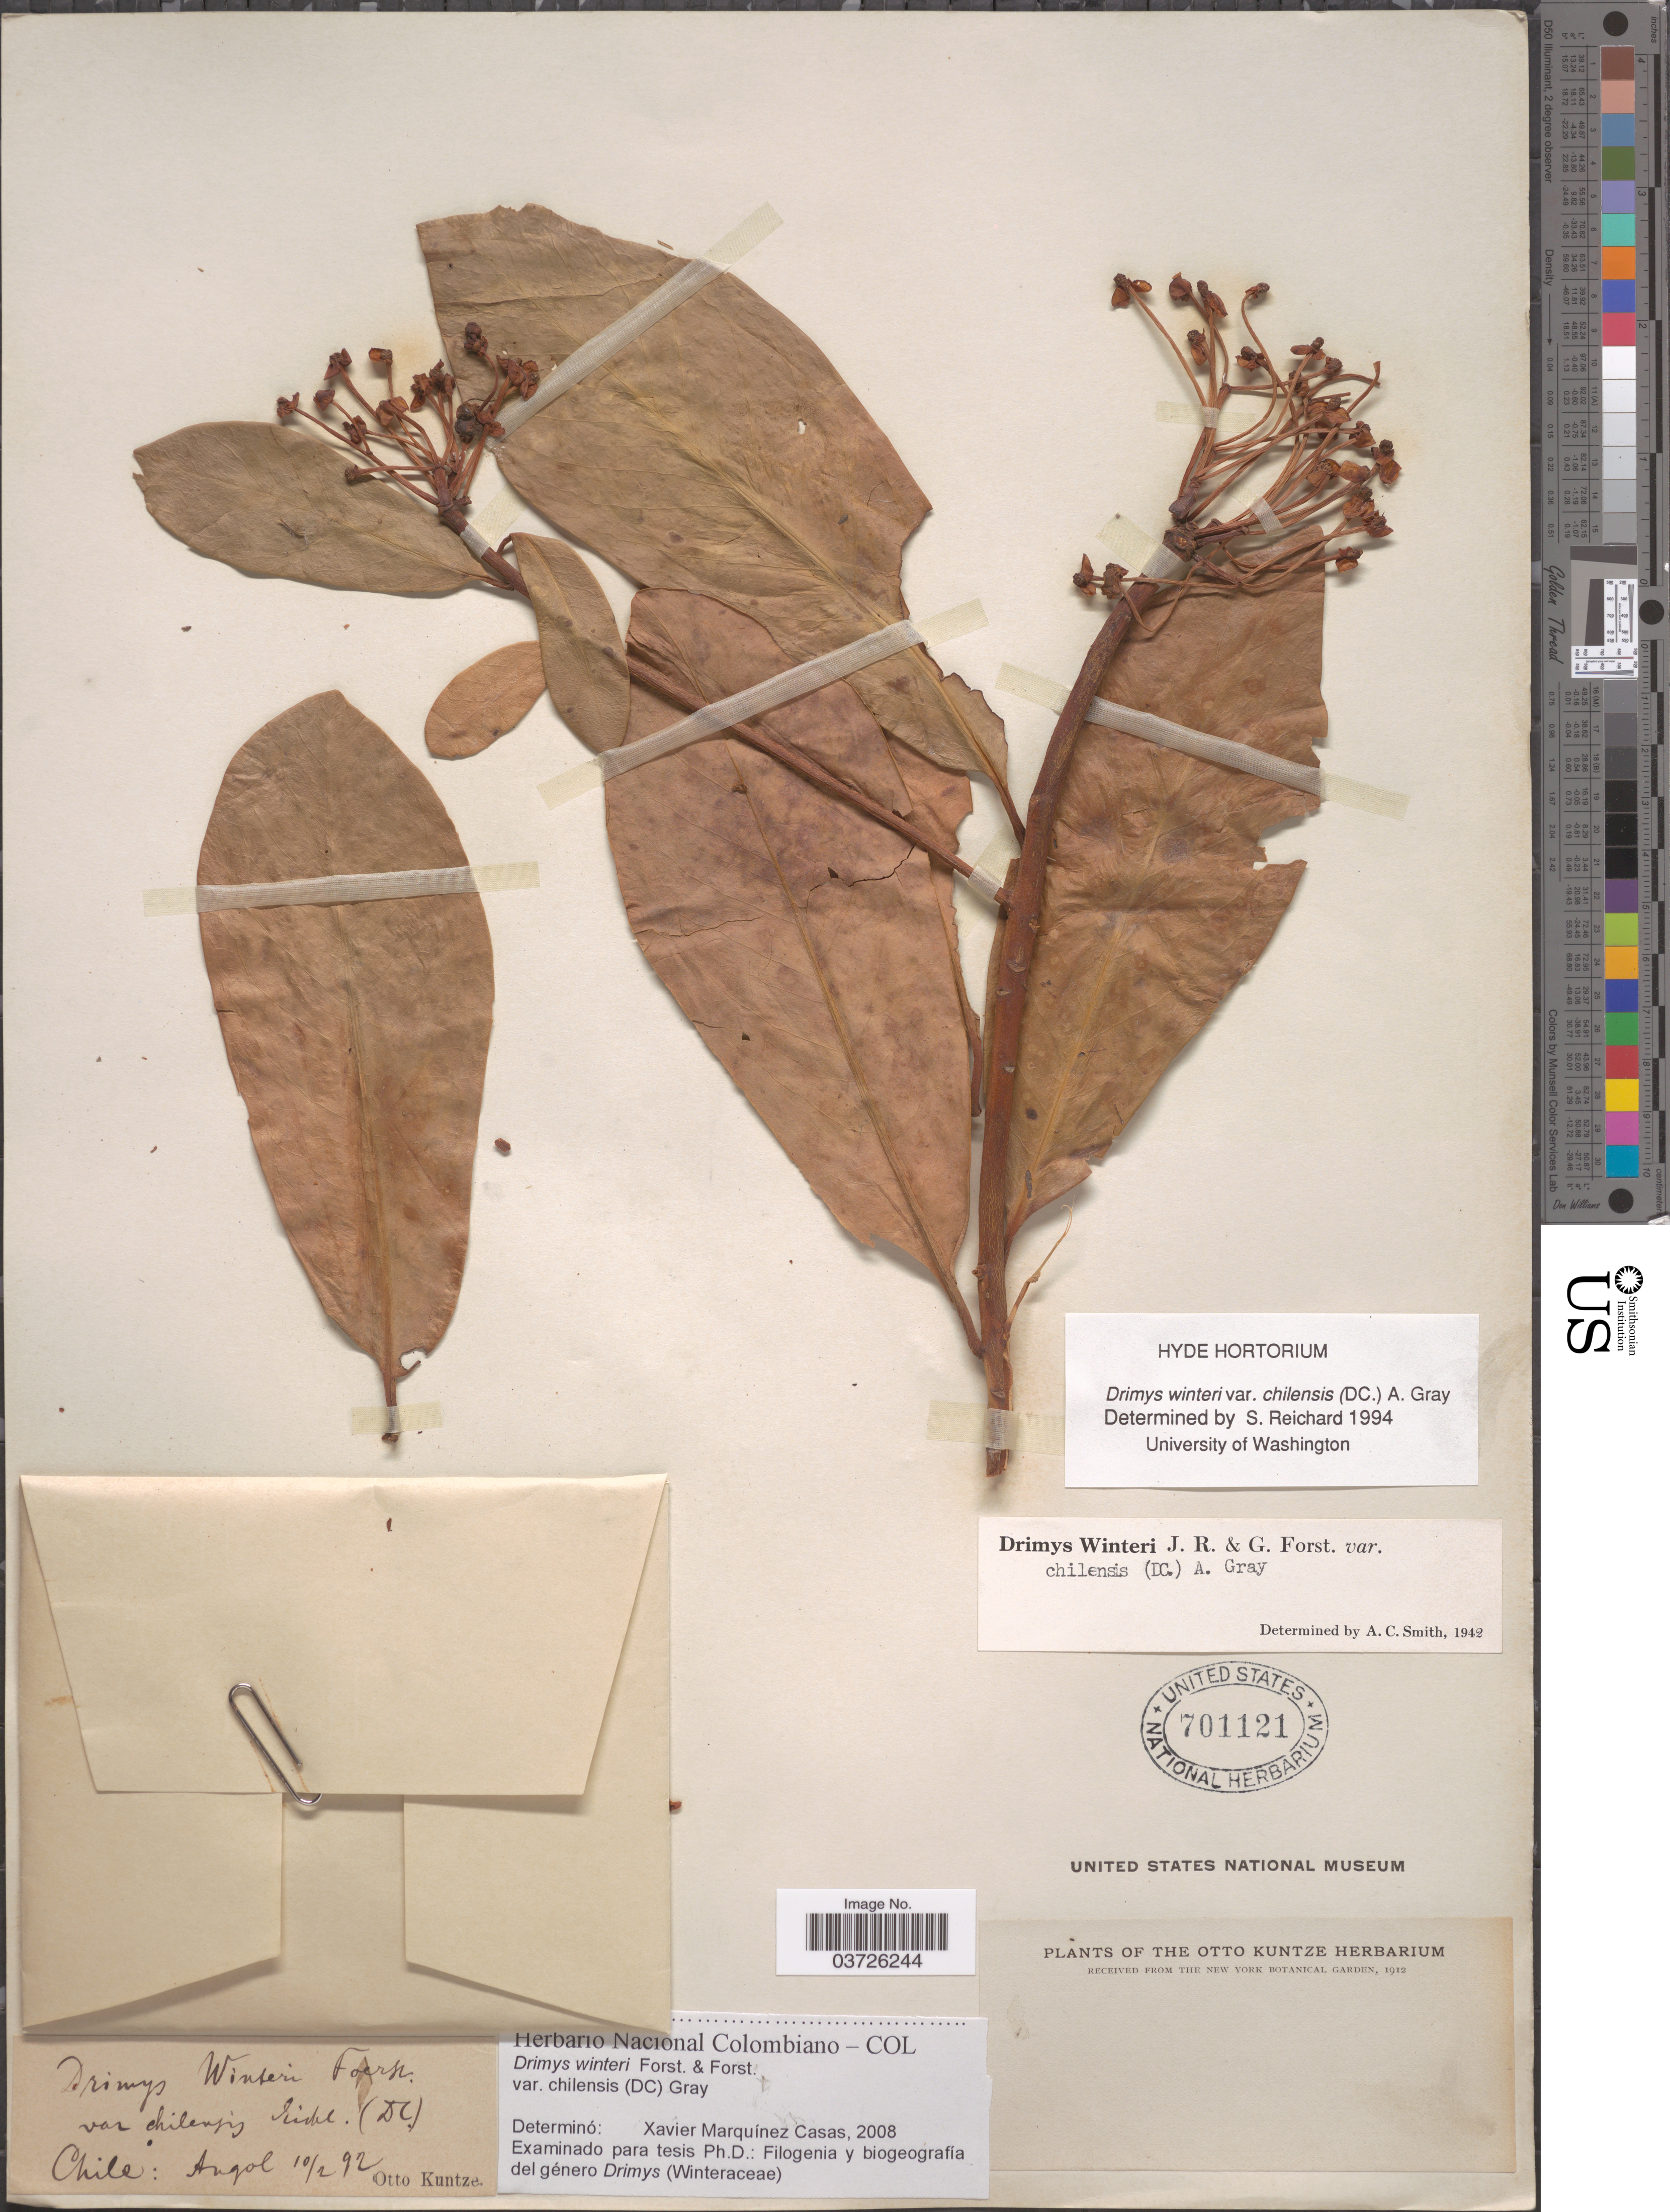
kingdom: Plantae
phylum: Tracheophyta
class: Magnoliopsida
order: Canellales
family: Winteraceae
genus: Drimys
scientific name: Drimys winteri var. chilensis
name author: (DC.) A. Gray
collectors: C.E.O. Kuntze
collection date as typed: Transcribed d/m/y: 10/2/92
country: Chile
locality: Angol.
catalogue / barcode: US 701121